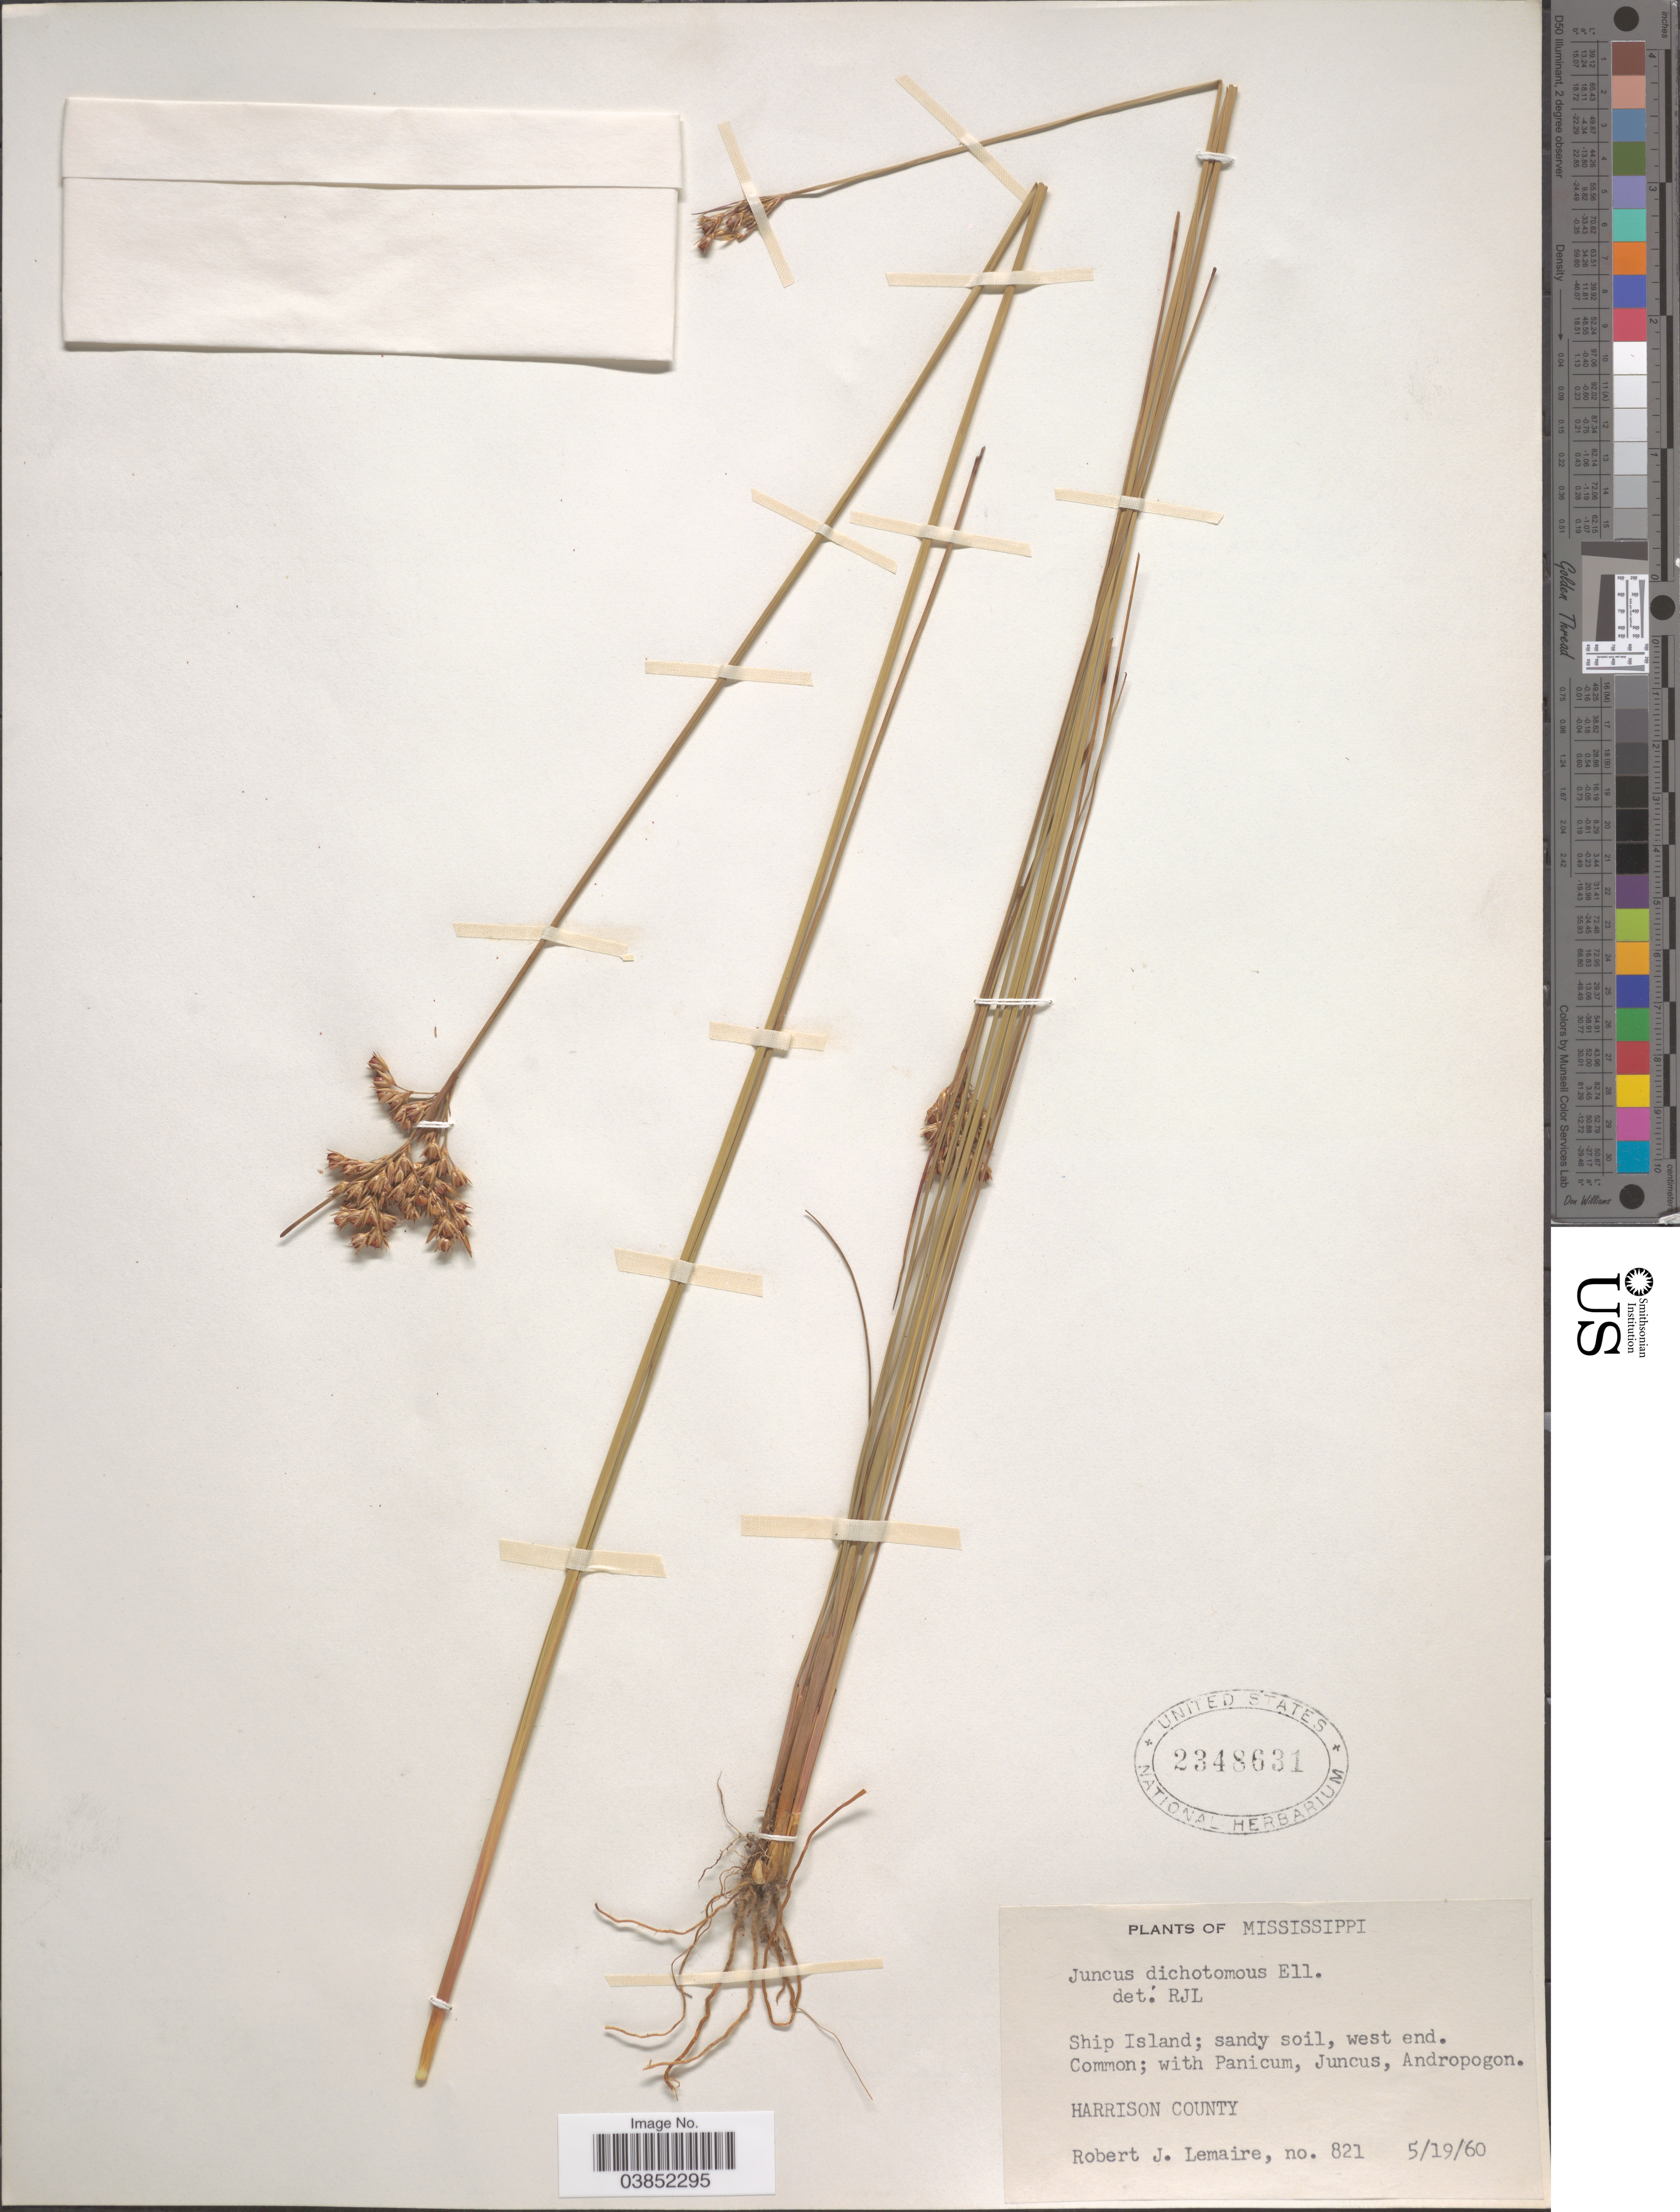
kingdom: Plantae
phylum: Tracheophyta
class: Liliopsida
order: Poales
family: Juncaceae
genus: Juncus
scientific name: Juncus dichotomus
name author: Elliott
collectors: R. J. Lemaire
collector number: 821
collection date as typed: Transcribed d/m/y: 19/5/60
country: United States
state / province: Mississippi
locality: Ship Island; sandy soil, west end. Harrison County.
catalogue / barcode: US 2348631